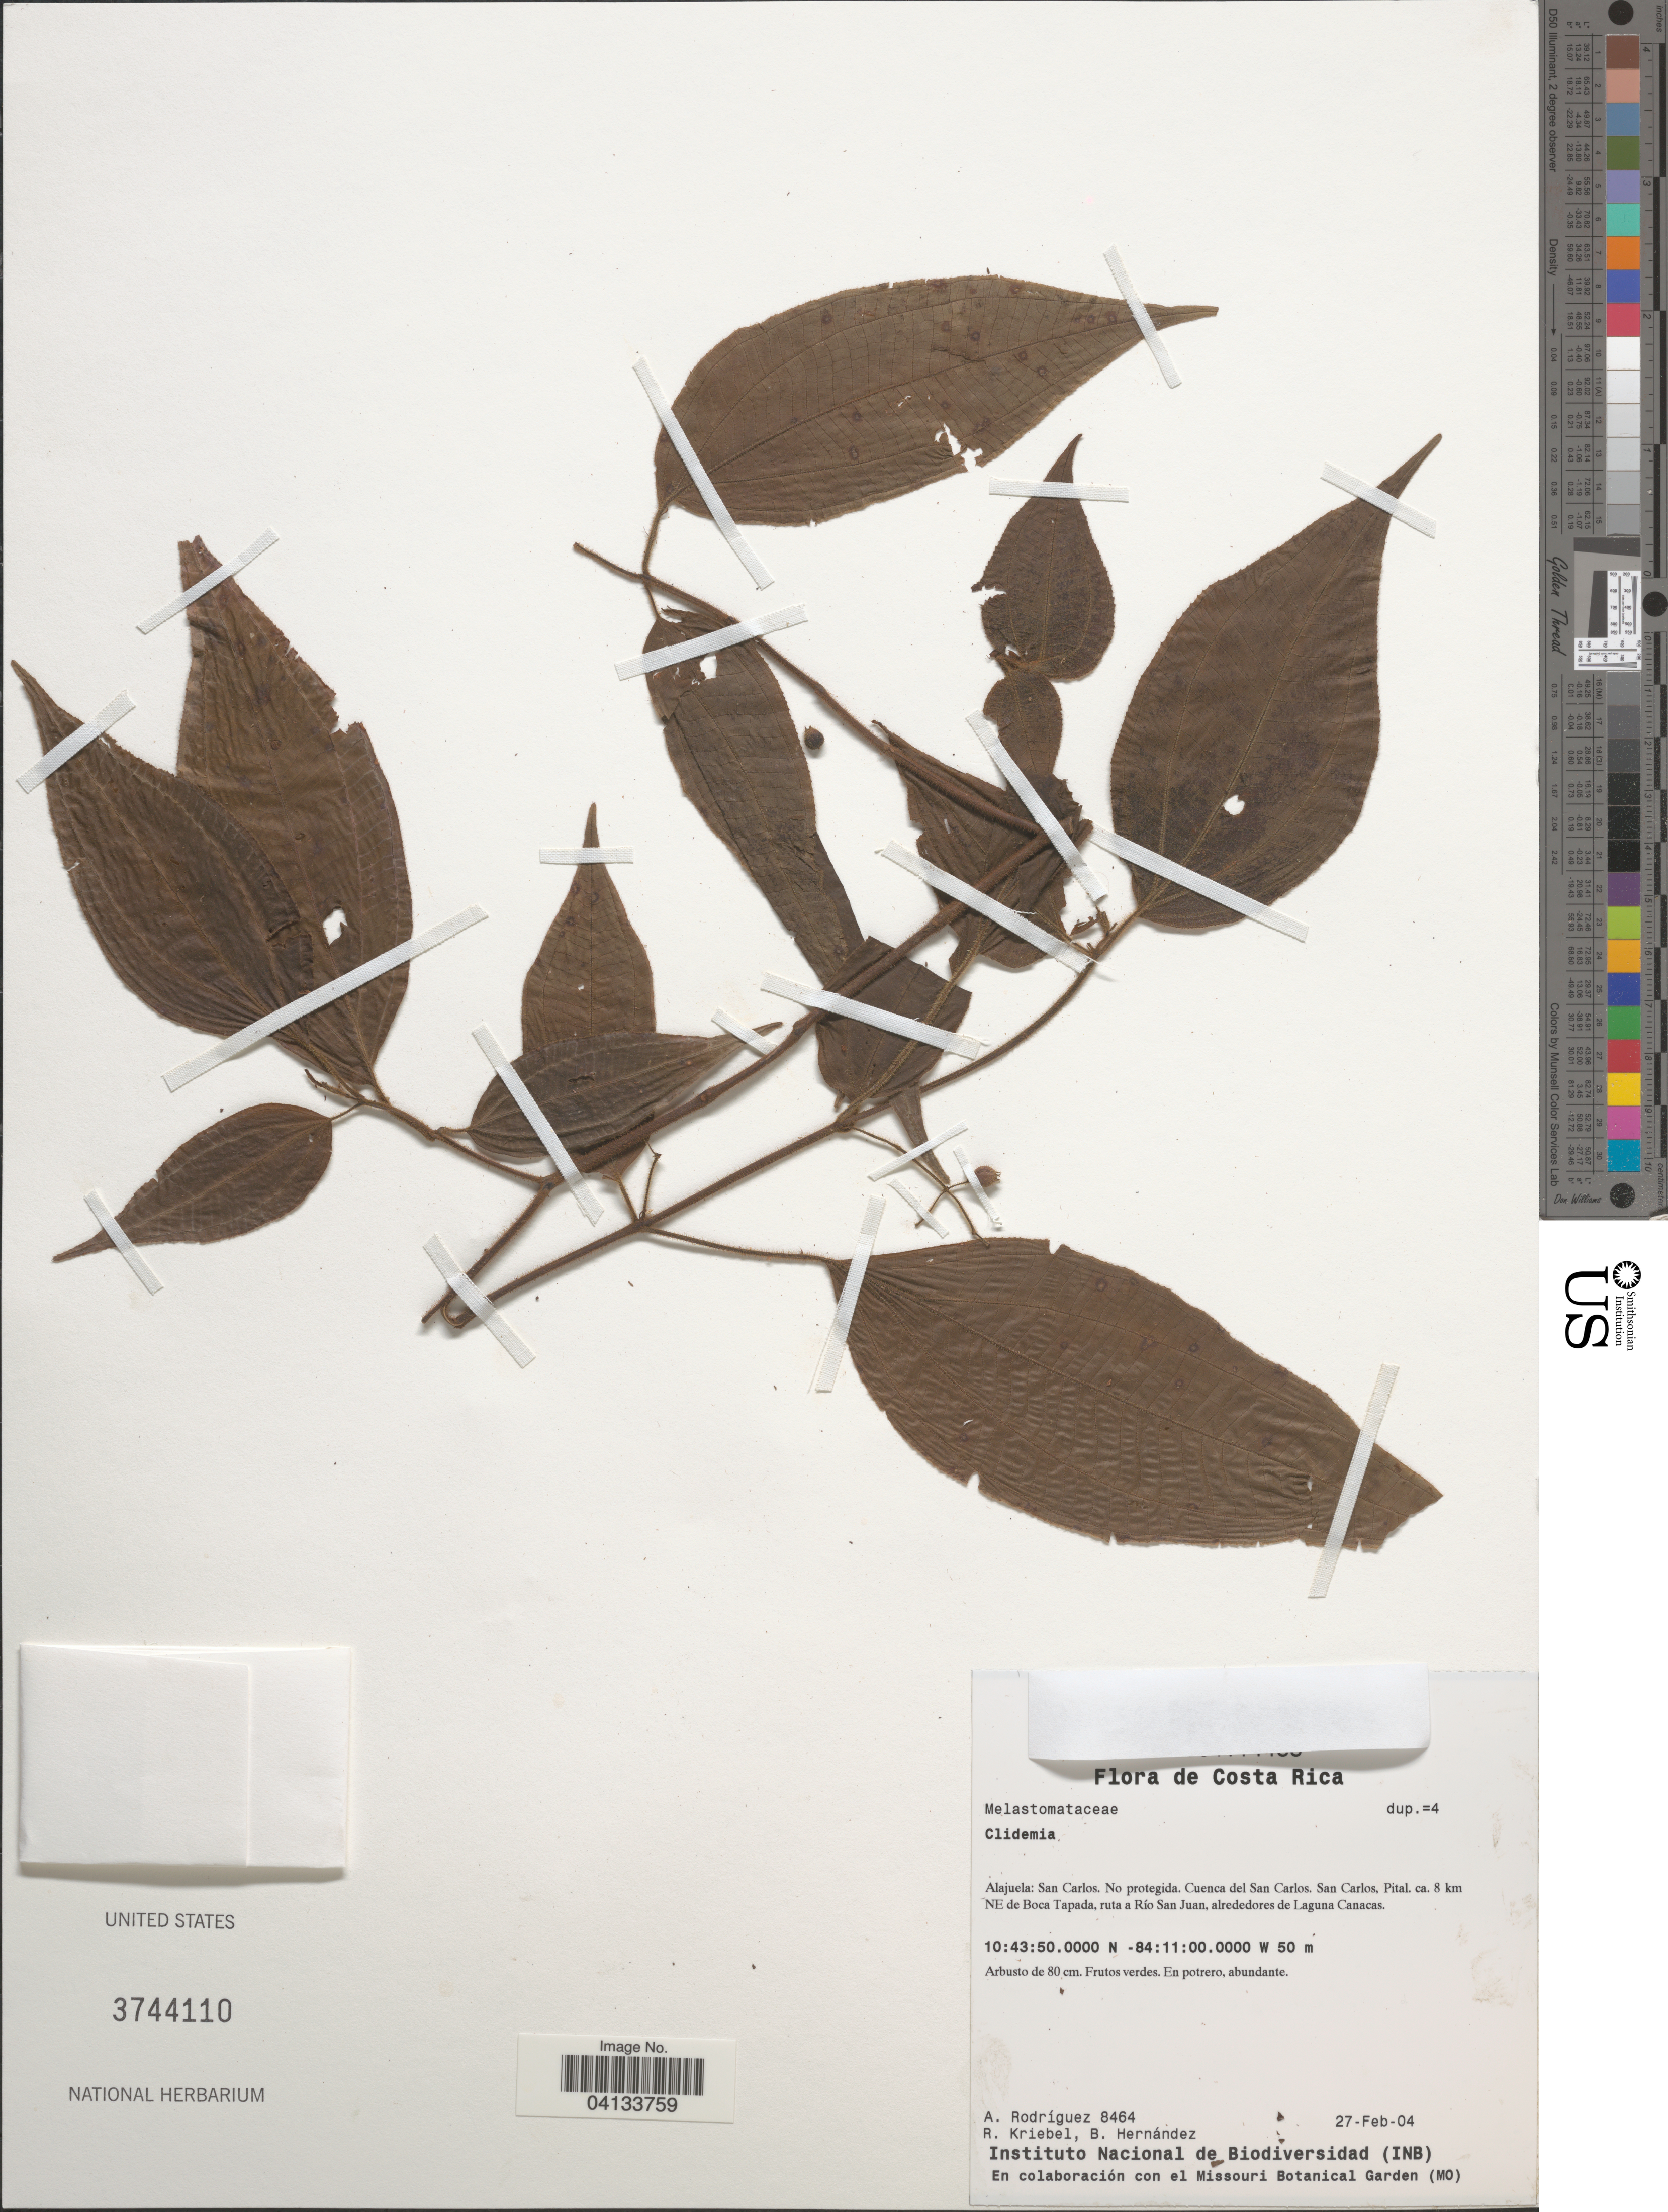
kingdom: Plantae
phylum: Tracheophyta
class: Magnoliopsida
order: Myrtales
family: Melastomataceae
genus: Miconia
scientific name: Miconia dentata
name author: (D. Don) Michelang.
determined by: Ferreira-Alves, R.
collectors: A. Rodríguez, R. Kriebel & B. Hernández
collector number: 8464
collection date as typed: Transcribed d/m/y: 27/2/4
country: Costa Rica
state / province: Alajuela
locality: San Carlos. No protegida. Cuenca del San Carlos. San Carlos, Pital. ca. 8 km NE de Boca Tapada, ruta a Río San Juan, alrededores de Laguna Canacas.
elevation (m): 50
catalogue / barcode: US 3744110